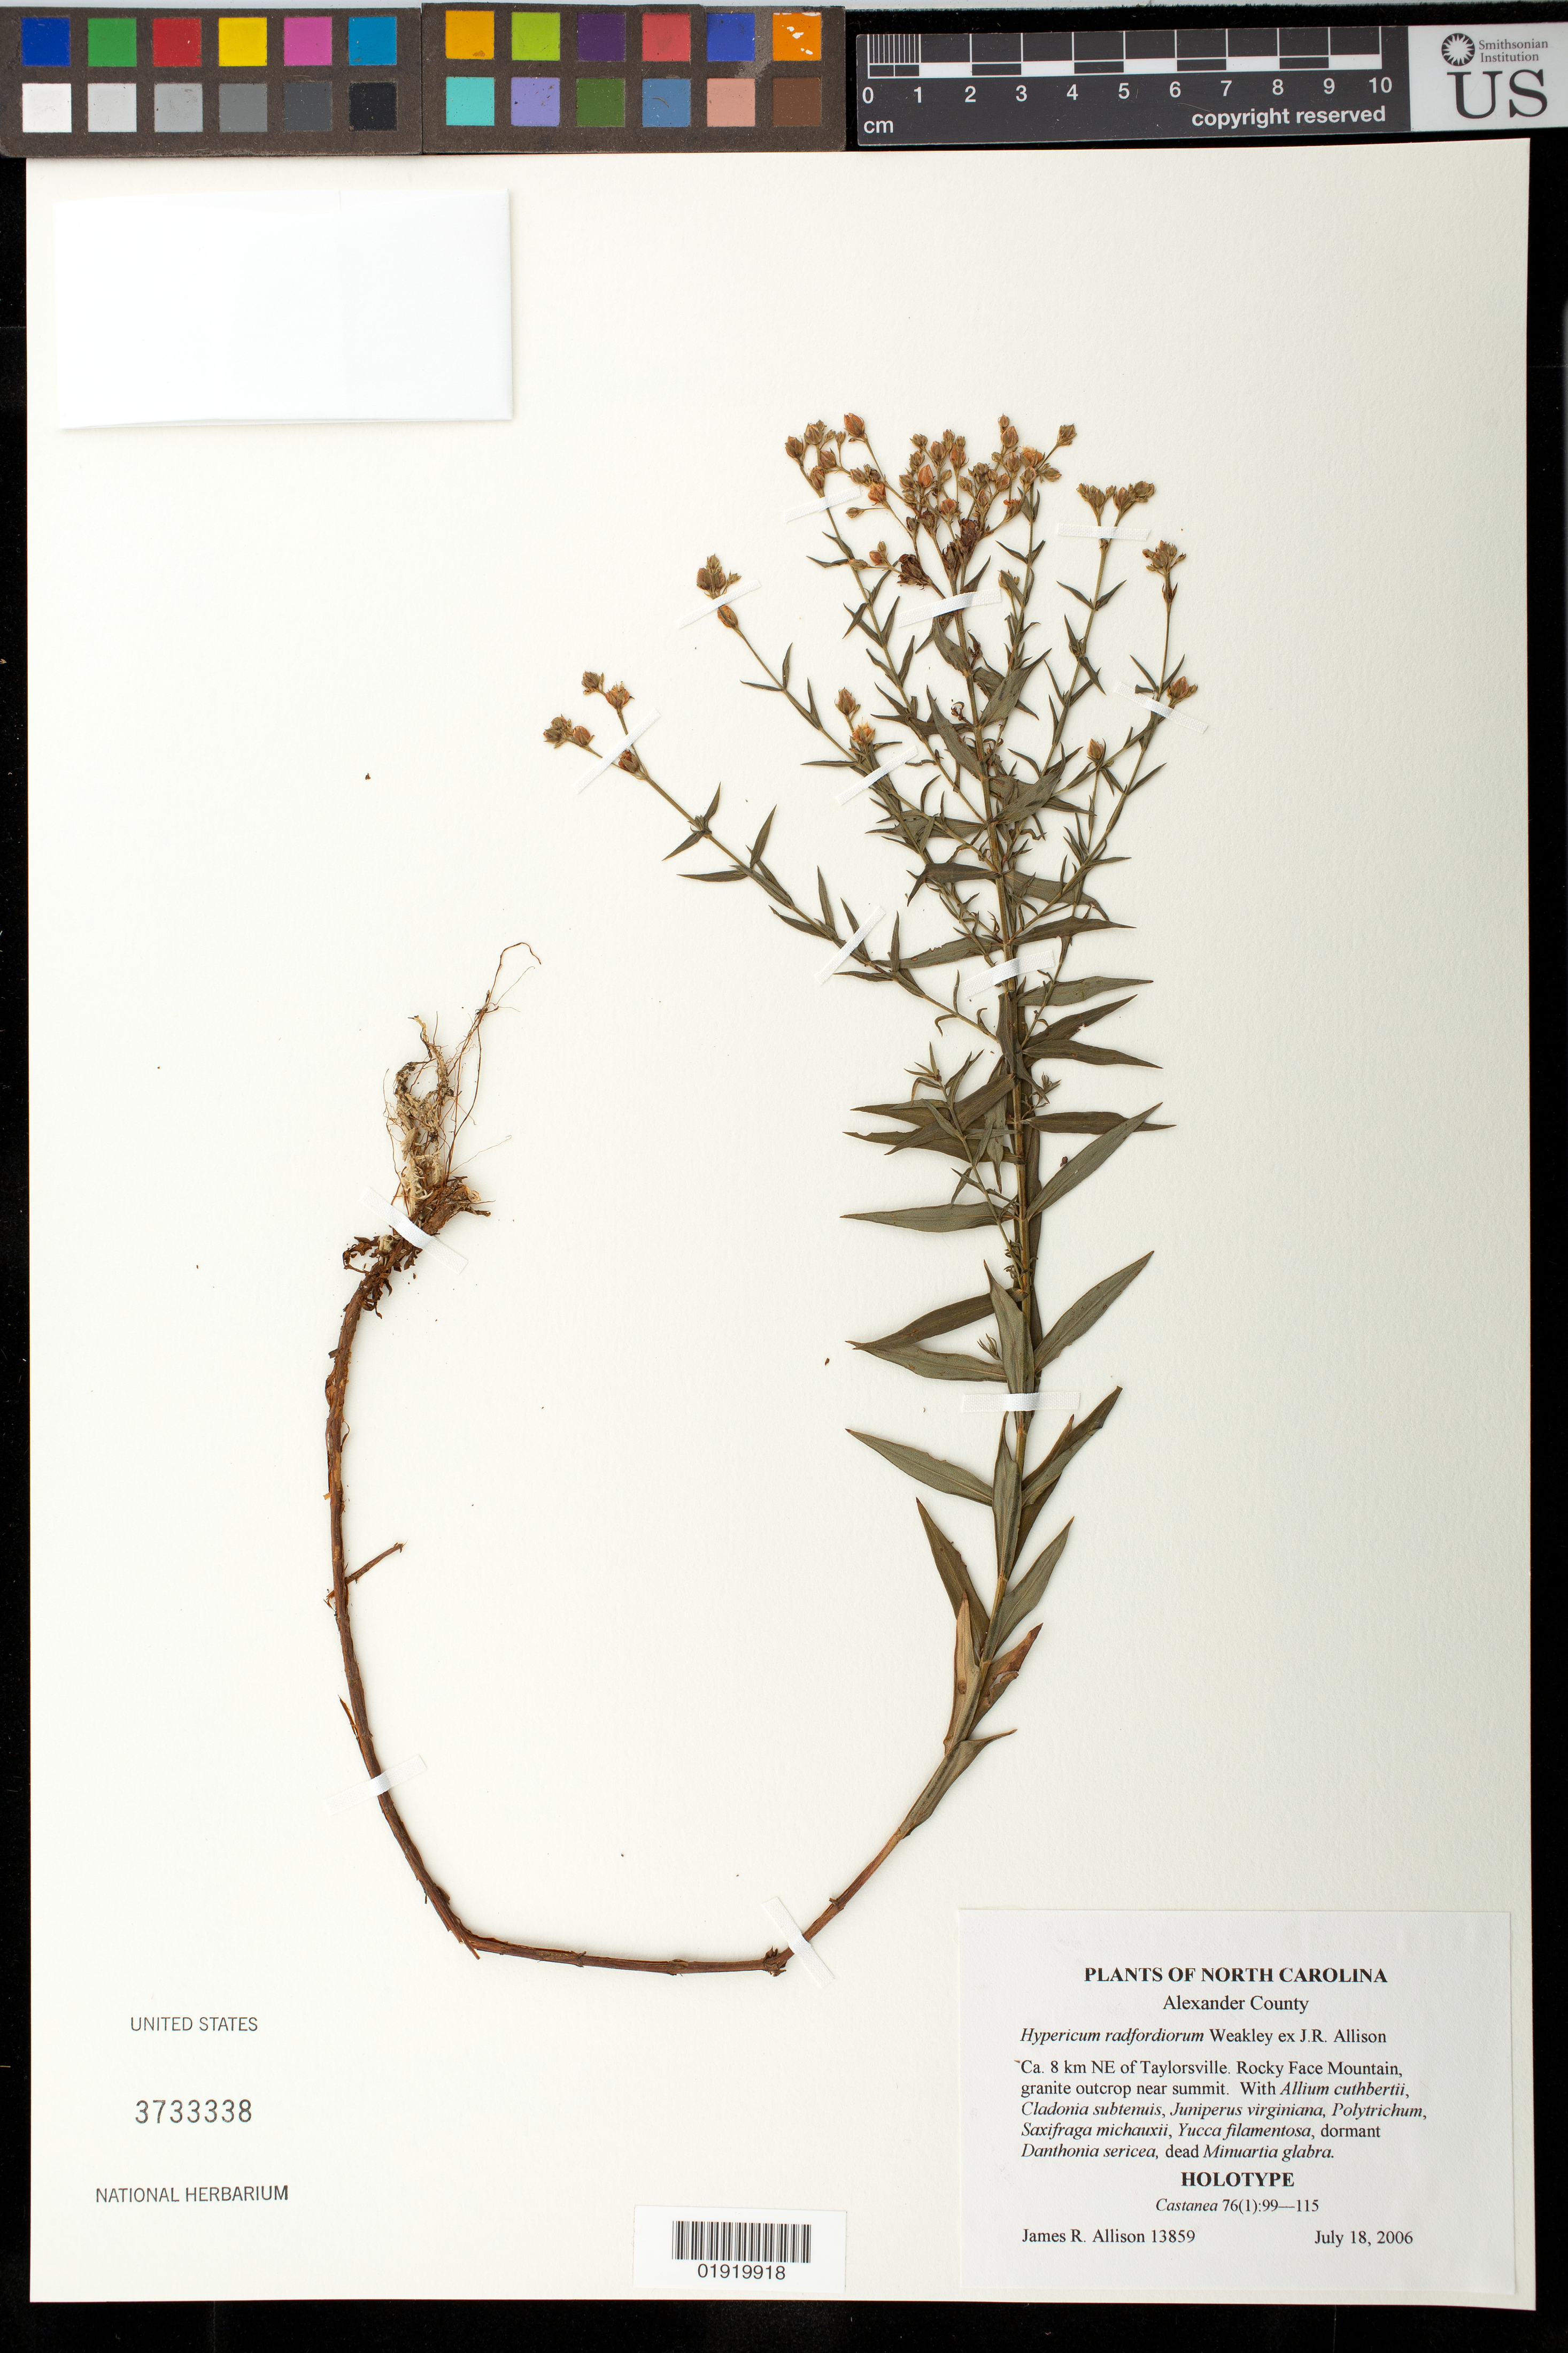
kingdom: Plantae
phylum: Tracheophyta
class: Magnoliopsida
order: Malpighiales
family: Hypericaceae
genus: Hypericum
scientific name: Hypericum radfordiorum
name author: Weakley ex J.R. Allison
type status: Holotype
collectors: J. R. Allison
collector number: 13859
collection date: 2006-07-18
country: United States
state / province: North Carolina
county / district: Alexander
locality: Alexander County. Ca. 8 km NE of Taylorsville. Rocky Face Mountain, granite outcrop near summit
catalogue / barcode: US 3733338